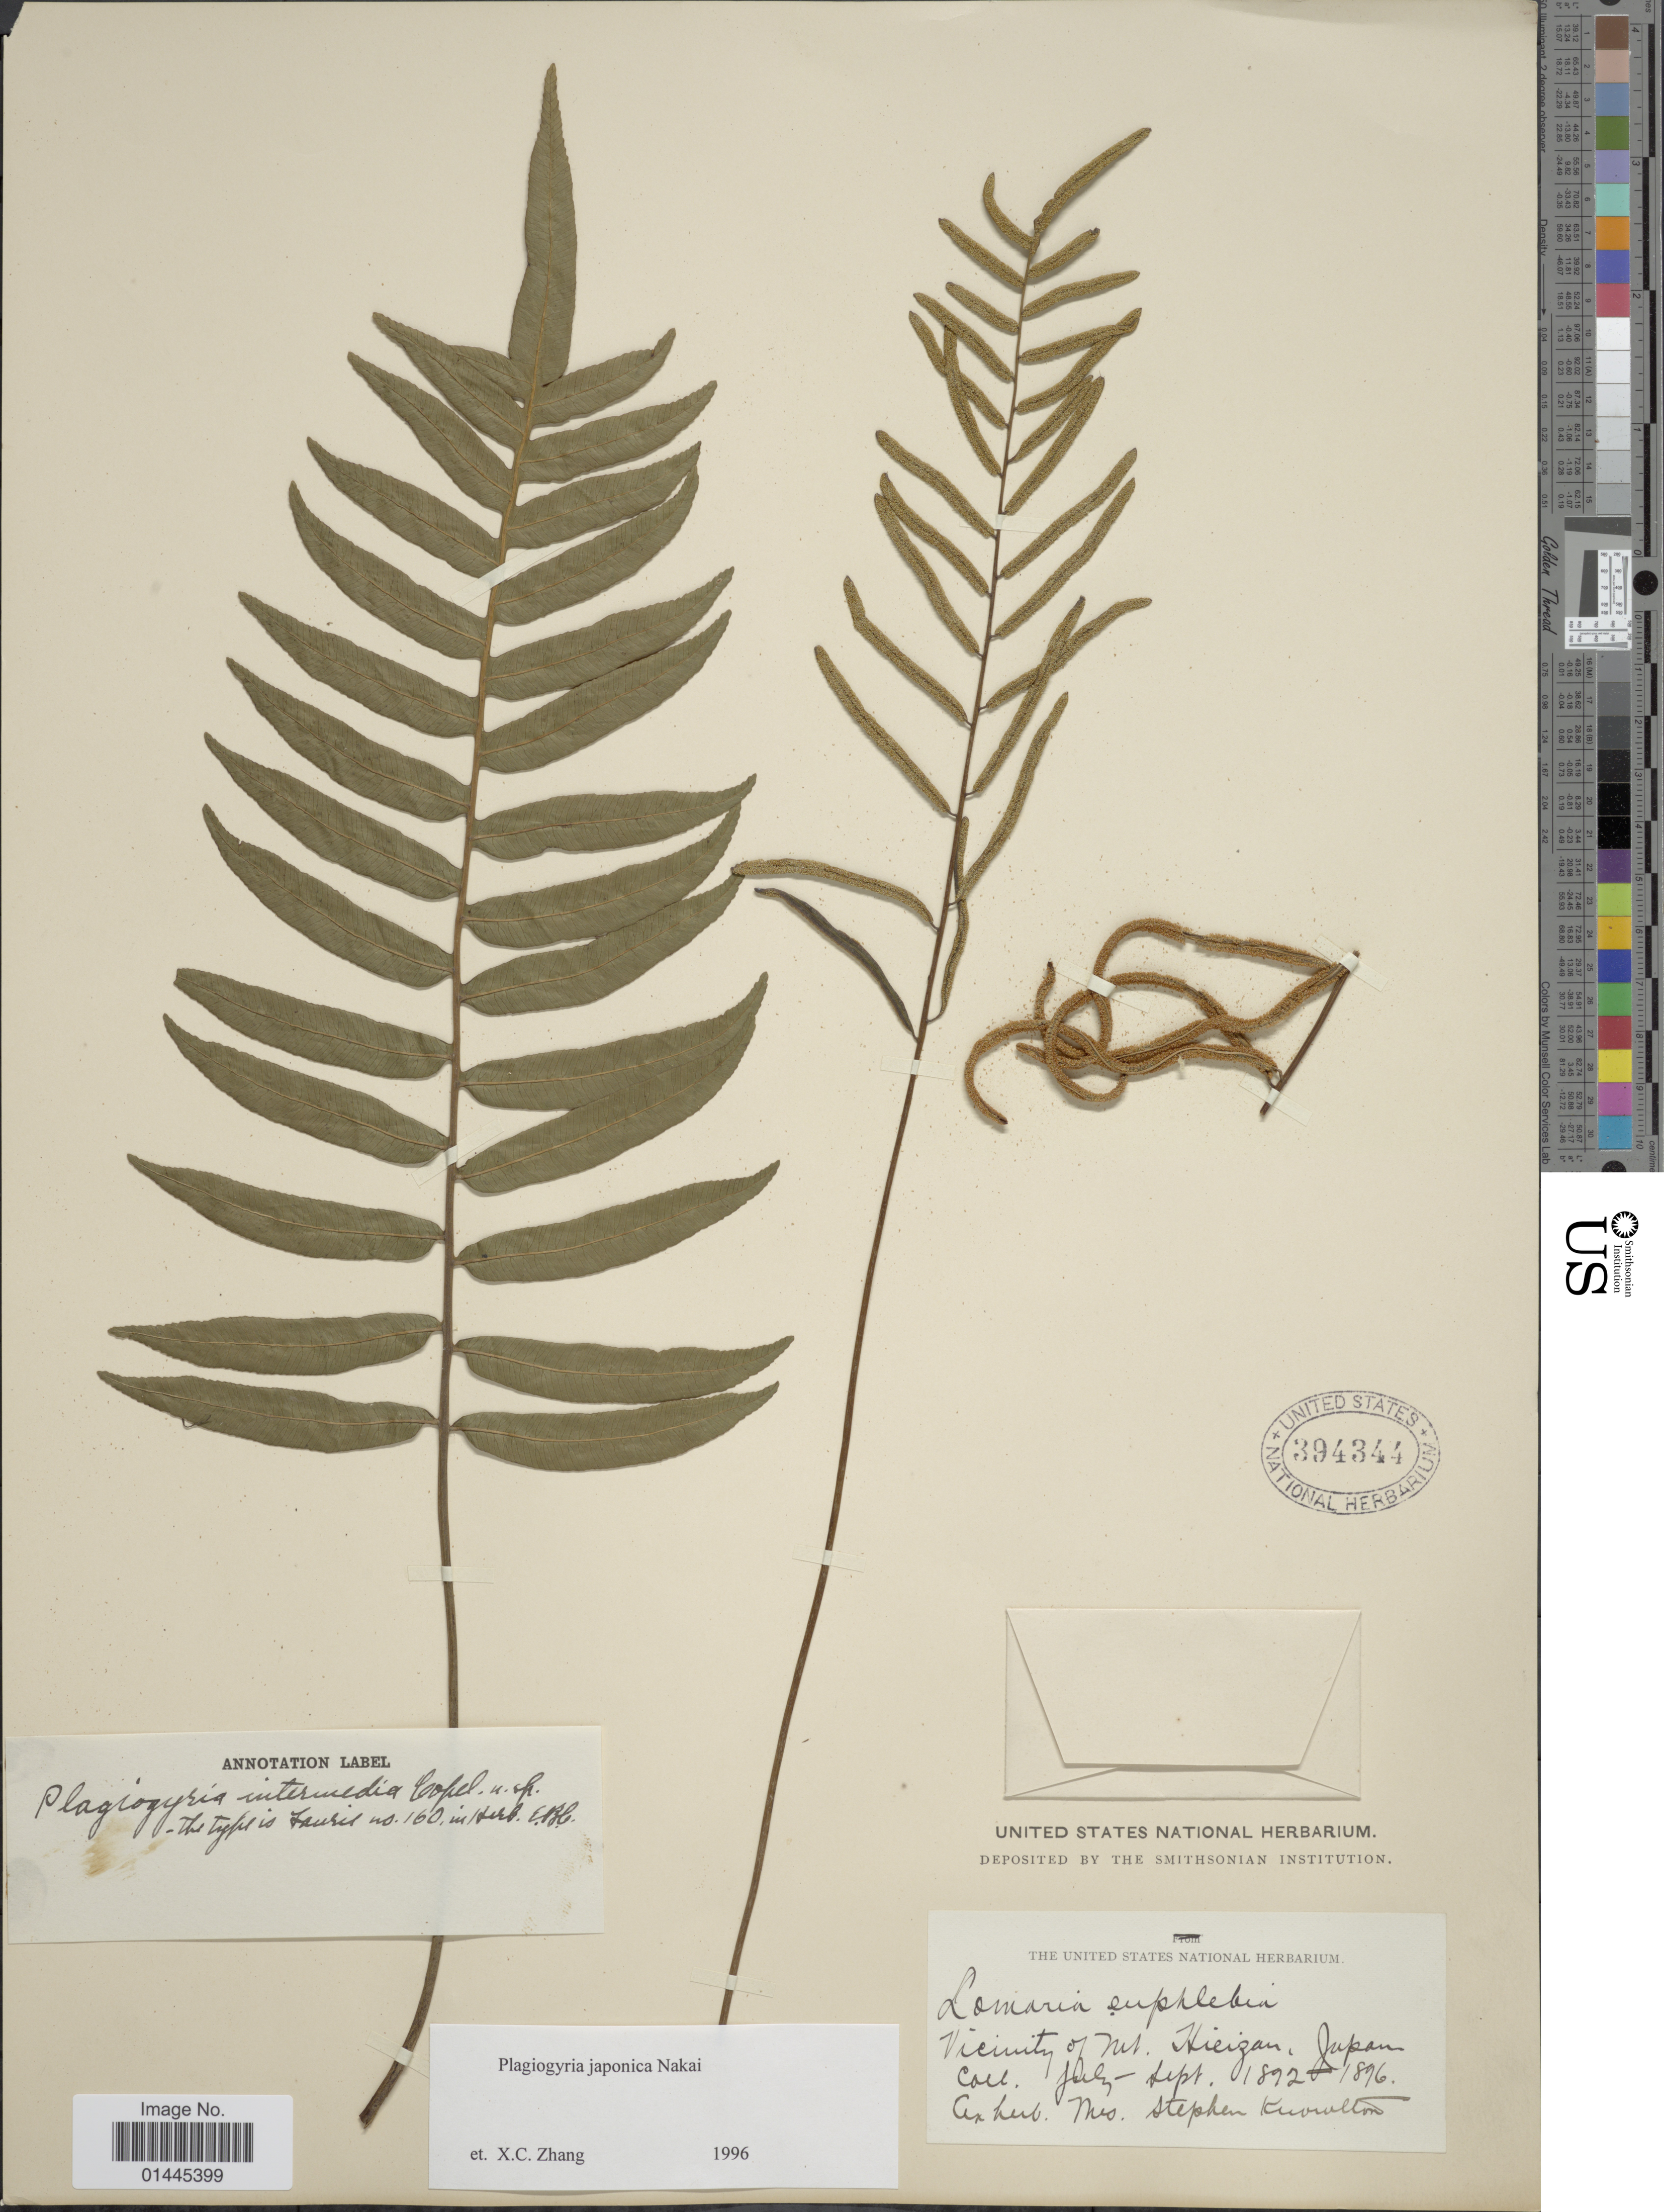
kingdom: Plantae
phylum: Tracheophyta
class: Polypodiopsida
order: Cyatheales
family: Plagiogyriaceae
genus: Plagiogyria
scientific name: Plagiogyria japonica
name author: Nakai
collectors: ex Herb. Mrs. Stephen Knowlton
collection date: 1892-07/1896-09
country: Japan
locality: Vicinity of Mt. Hieizan.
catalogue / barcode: US 394344